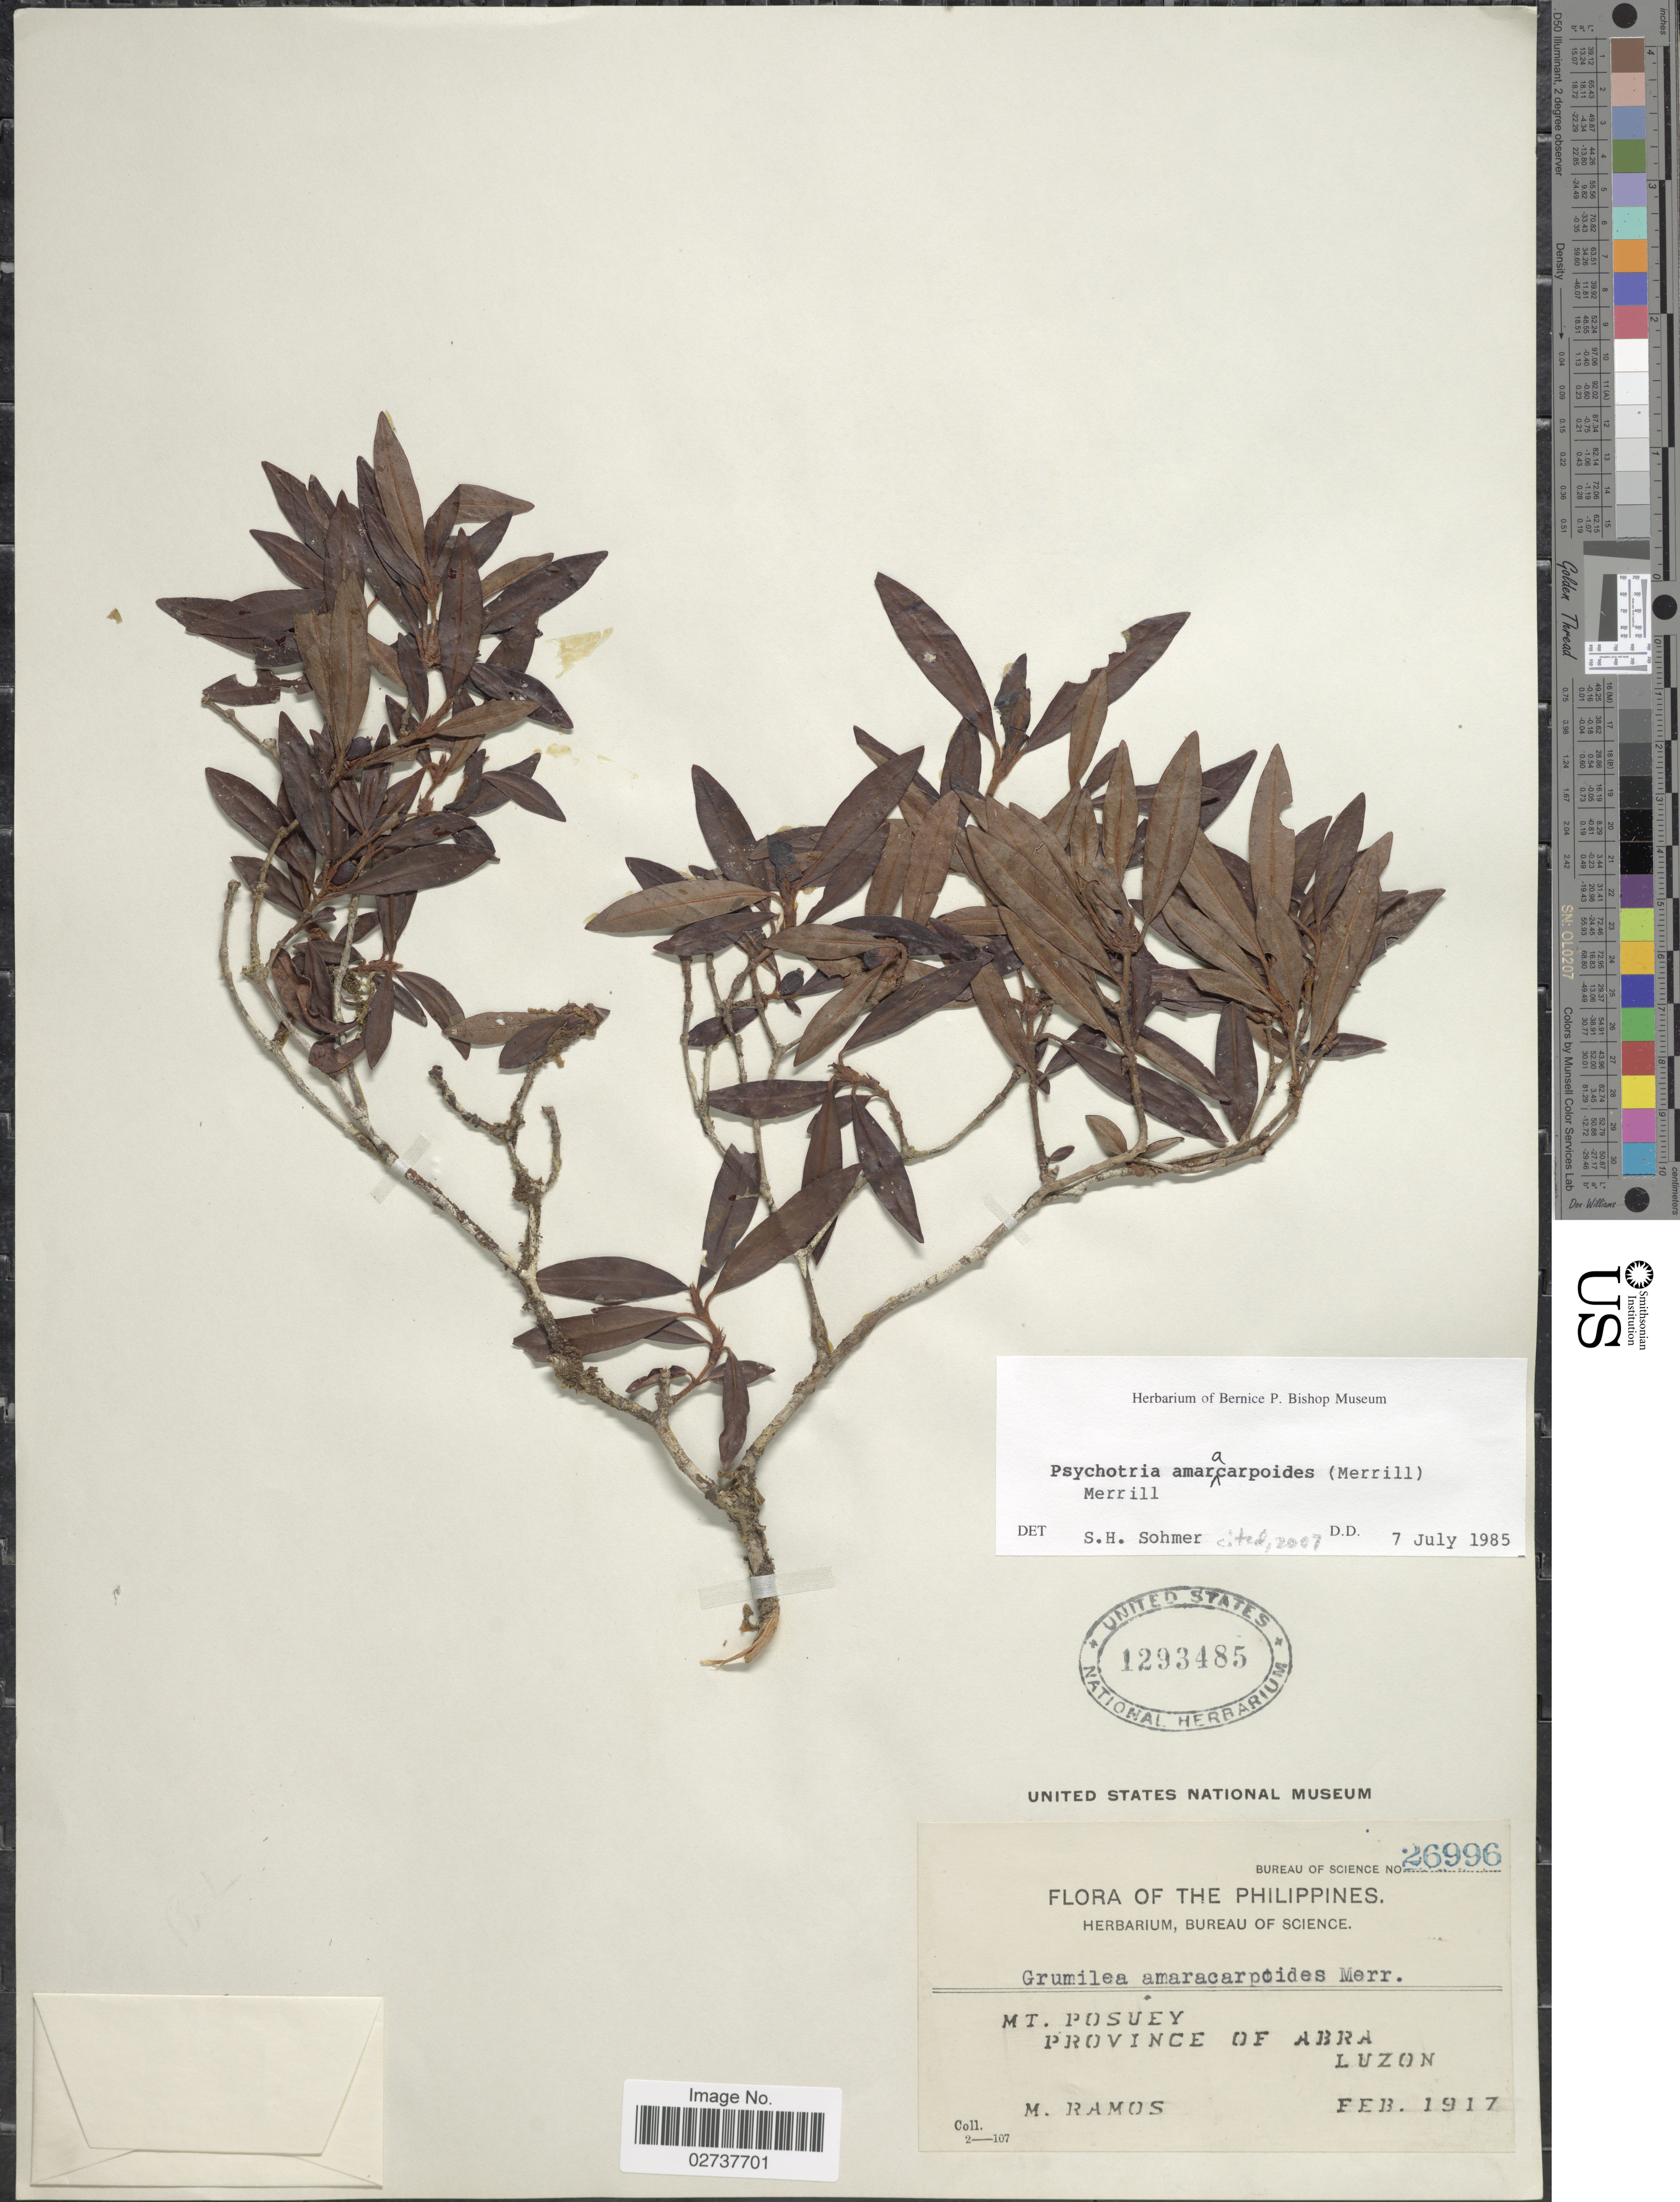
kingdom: Plantae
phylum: Tracheophyta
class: Magnoliopsida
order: Gentianales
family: Rubiaceae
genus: Psychotria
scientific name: Psychotria amaracarpoides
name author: (Merr.) Merr.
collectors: M. Ramos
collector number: Bureau of Science 26996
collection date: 1917-02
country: Philippines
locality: Mt. Posuey Province of Abra, Luzon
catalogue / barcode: US 1293485